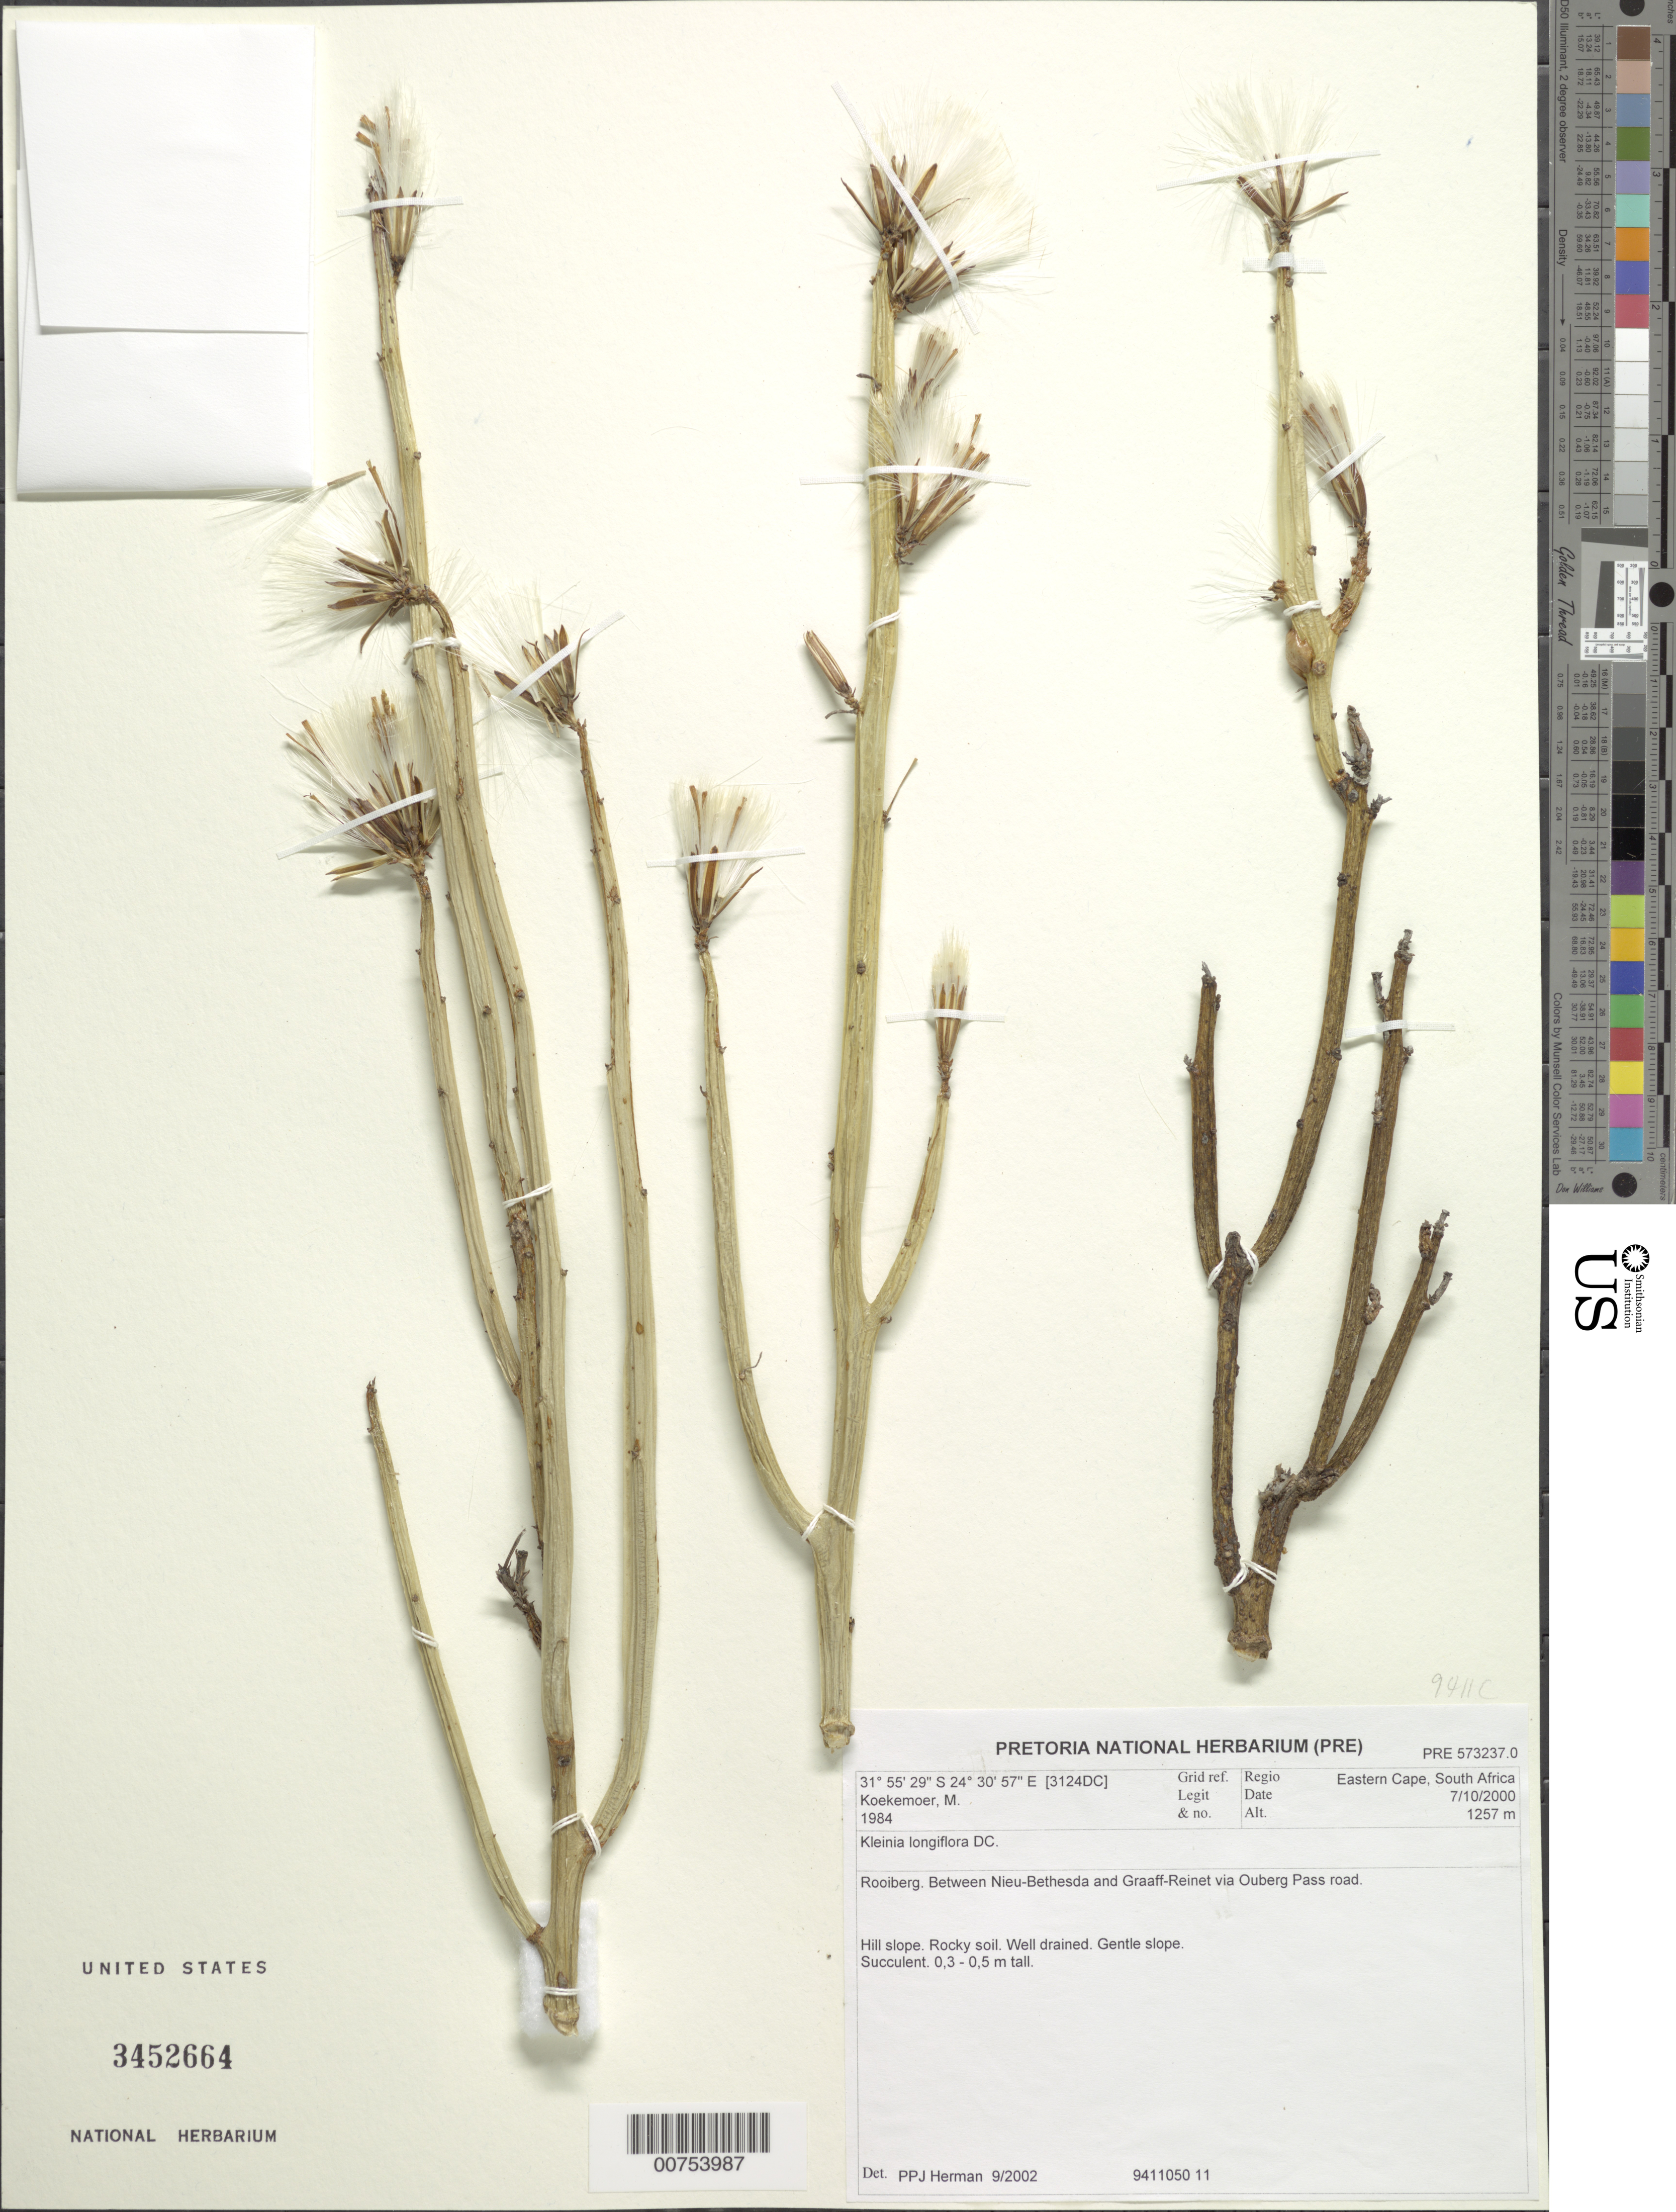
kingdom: Plantae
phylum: Tracheophyta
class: Magnoliopsida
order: Asterales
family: Asteraceae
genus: Kleinia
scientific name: Kleinia longiflora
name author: DC.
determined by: Herman, P. P. J.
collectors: M. Koekemoer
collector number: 1984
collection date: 2000-10-07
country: South Africa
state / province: Eastern Cape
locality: Rooiberg, between Nieu-Bethesda and Graaff-Reinet via Ouberg Pass road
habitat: Hill slope, rocky soil, well-drained, gentle slope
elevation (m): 1257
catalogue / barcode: US 3452664